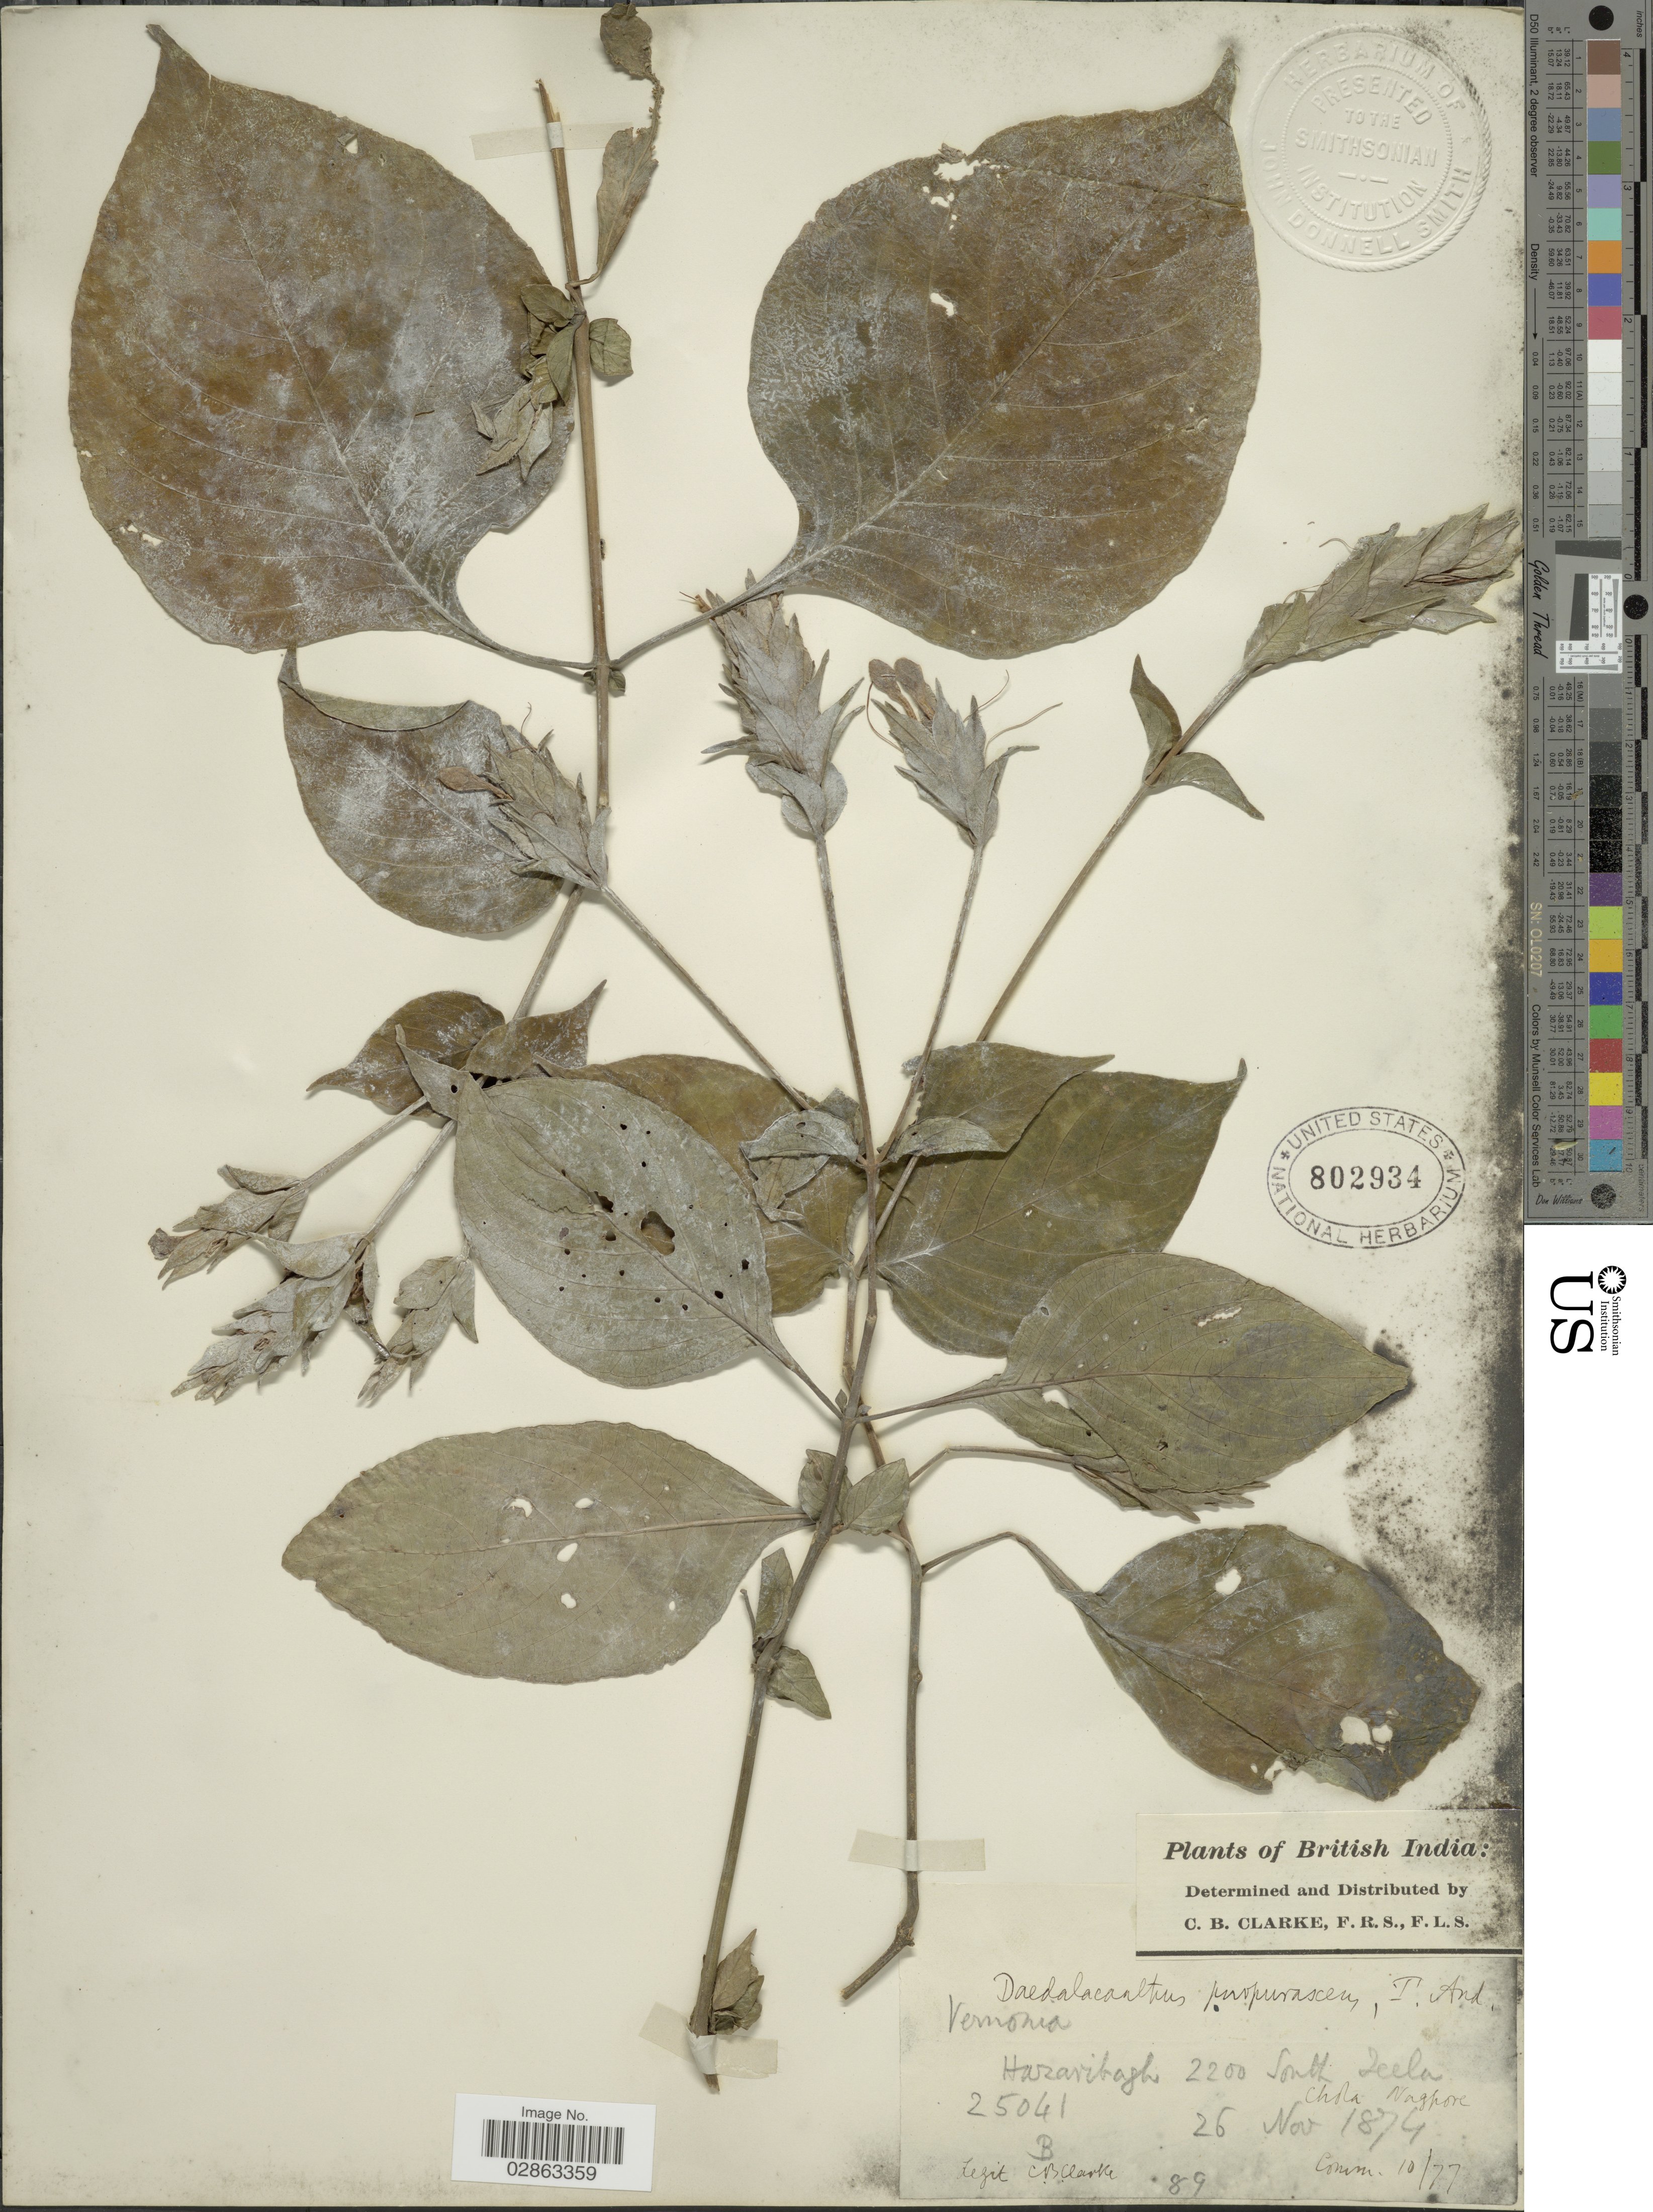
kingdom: Plantae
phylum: Tracheophyta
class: Magnoliopsida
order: Lamiales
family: Acanthaceae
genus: Eranthemum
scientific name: Eranthemum purpurascens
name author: Wight ex Nees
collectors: C. B. Clarke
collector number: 25041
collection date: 1874-11-26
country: India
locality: British India. Hazaribagh, South Jeela, Chota Nagpore.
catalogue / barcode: US 802934